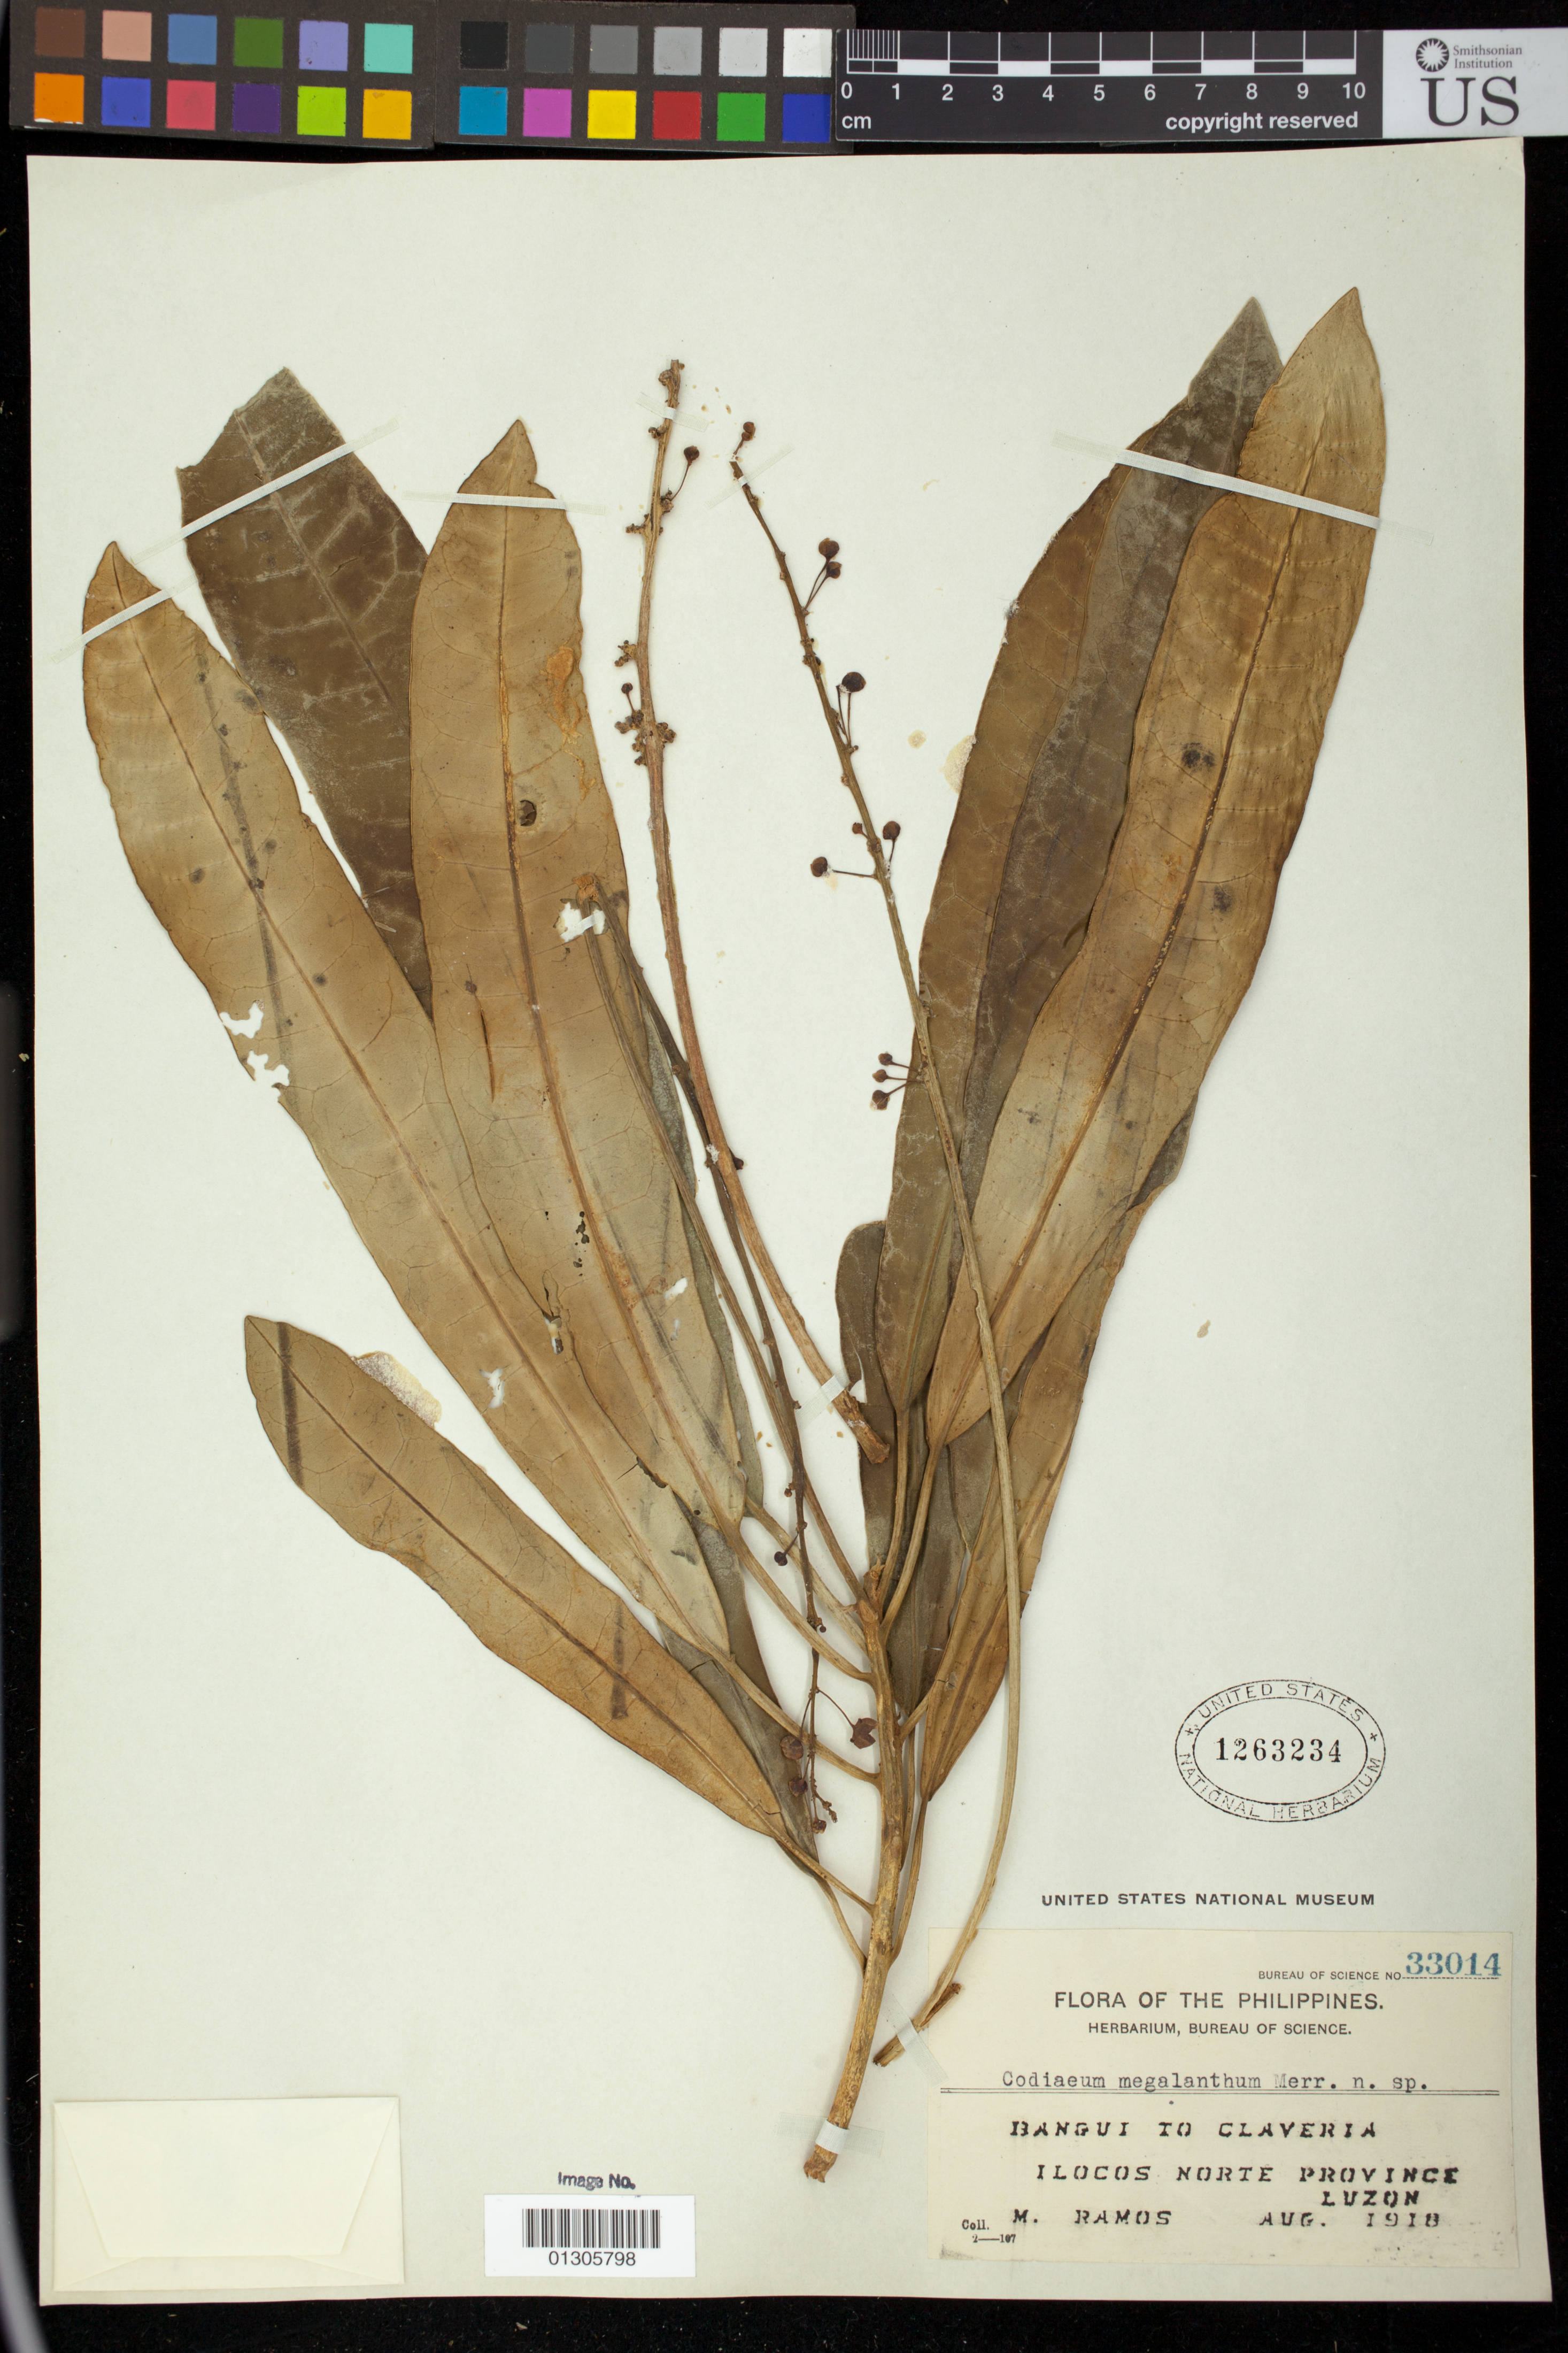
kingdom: Plantae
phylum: Tracheophyta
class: Magnoliopsida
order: Malpighiales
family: Euphorbiaceae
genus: Codiaeum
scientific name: Codiaeum megalanthum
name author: Merr.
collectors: M. Ramos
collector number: Bur. Science 33014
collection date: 1918-08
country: Philippines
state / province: Ilocos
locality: Bangui to Claveria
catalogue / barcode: US 1263234